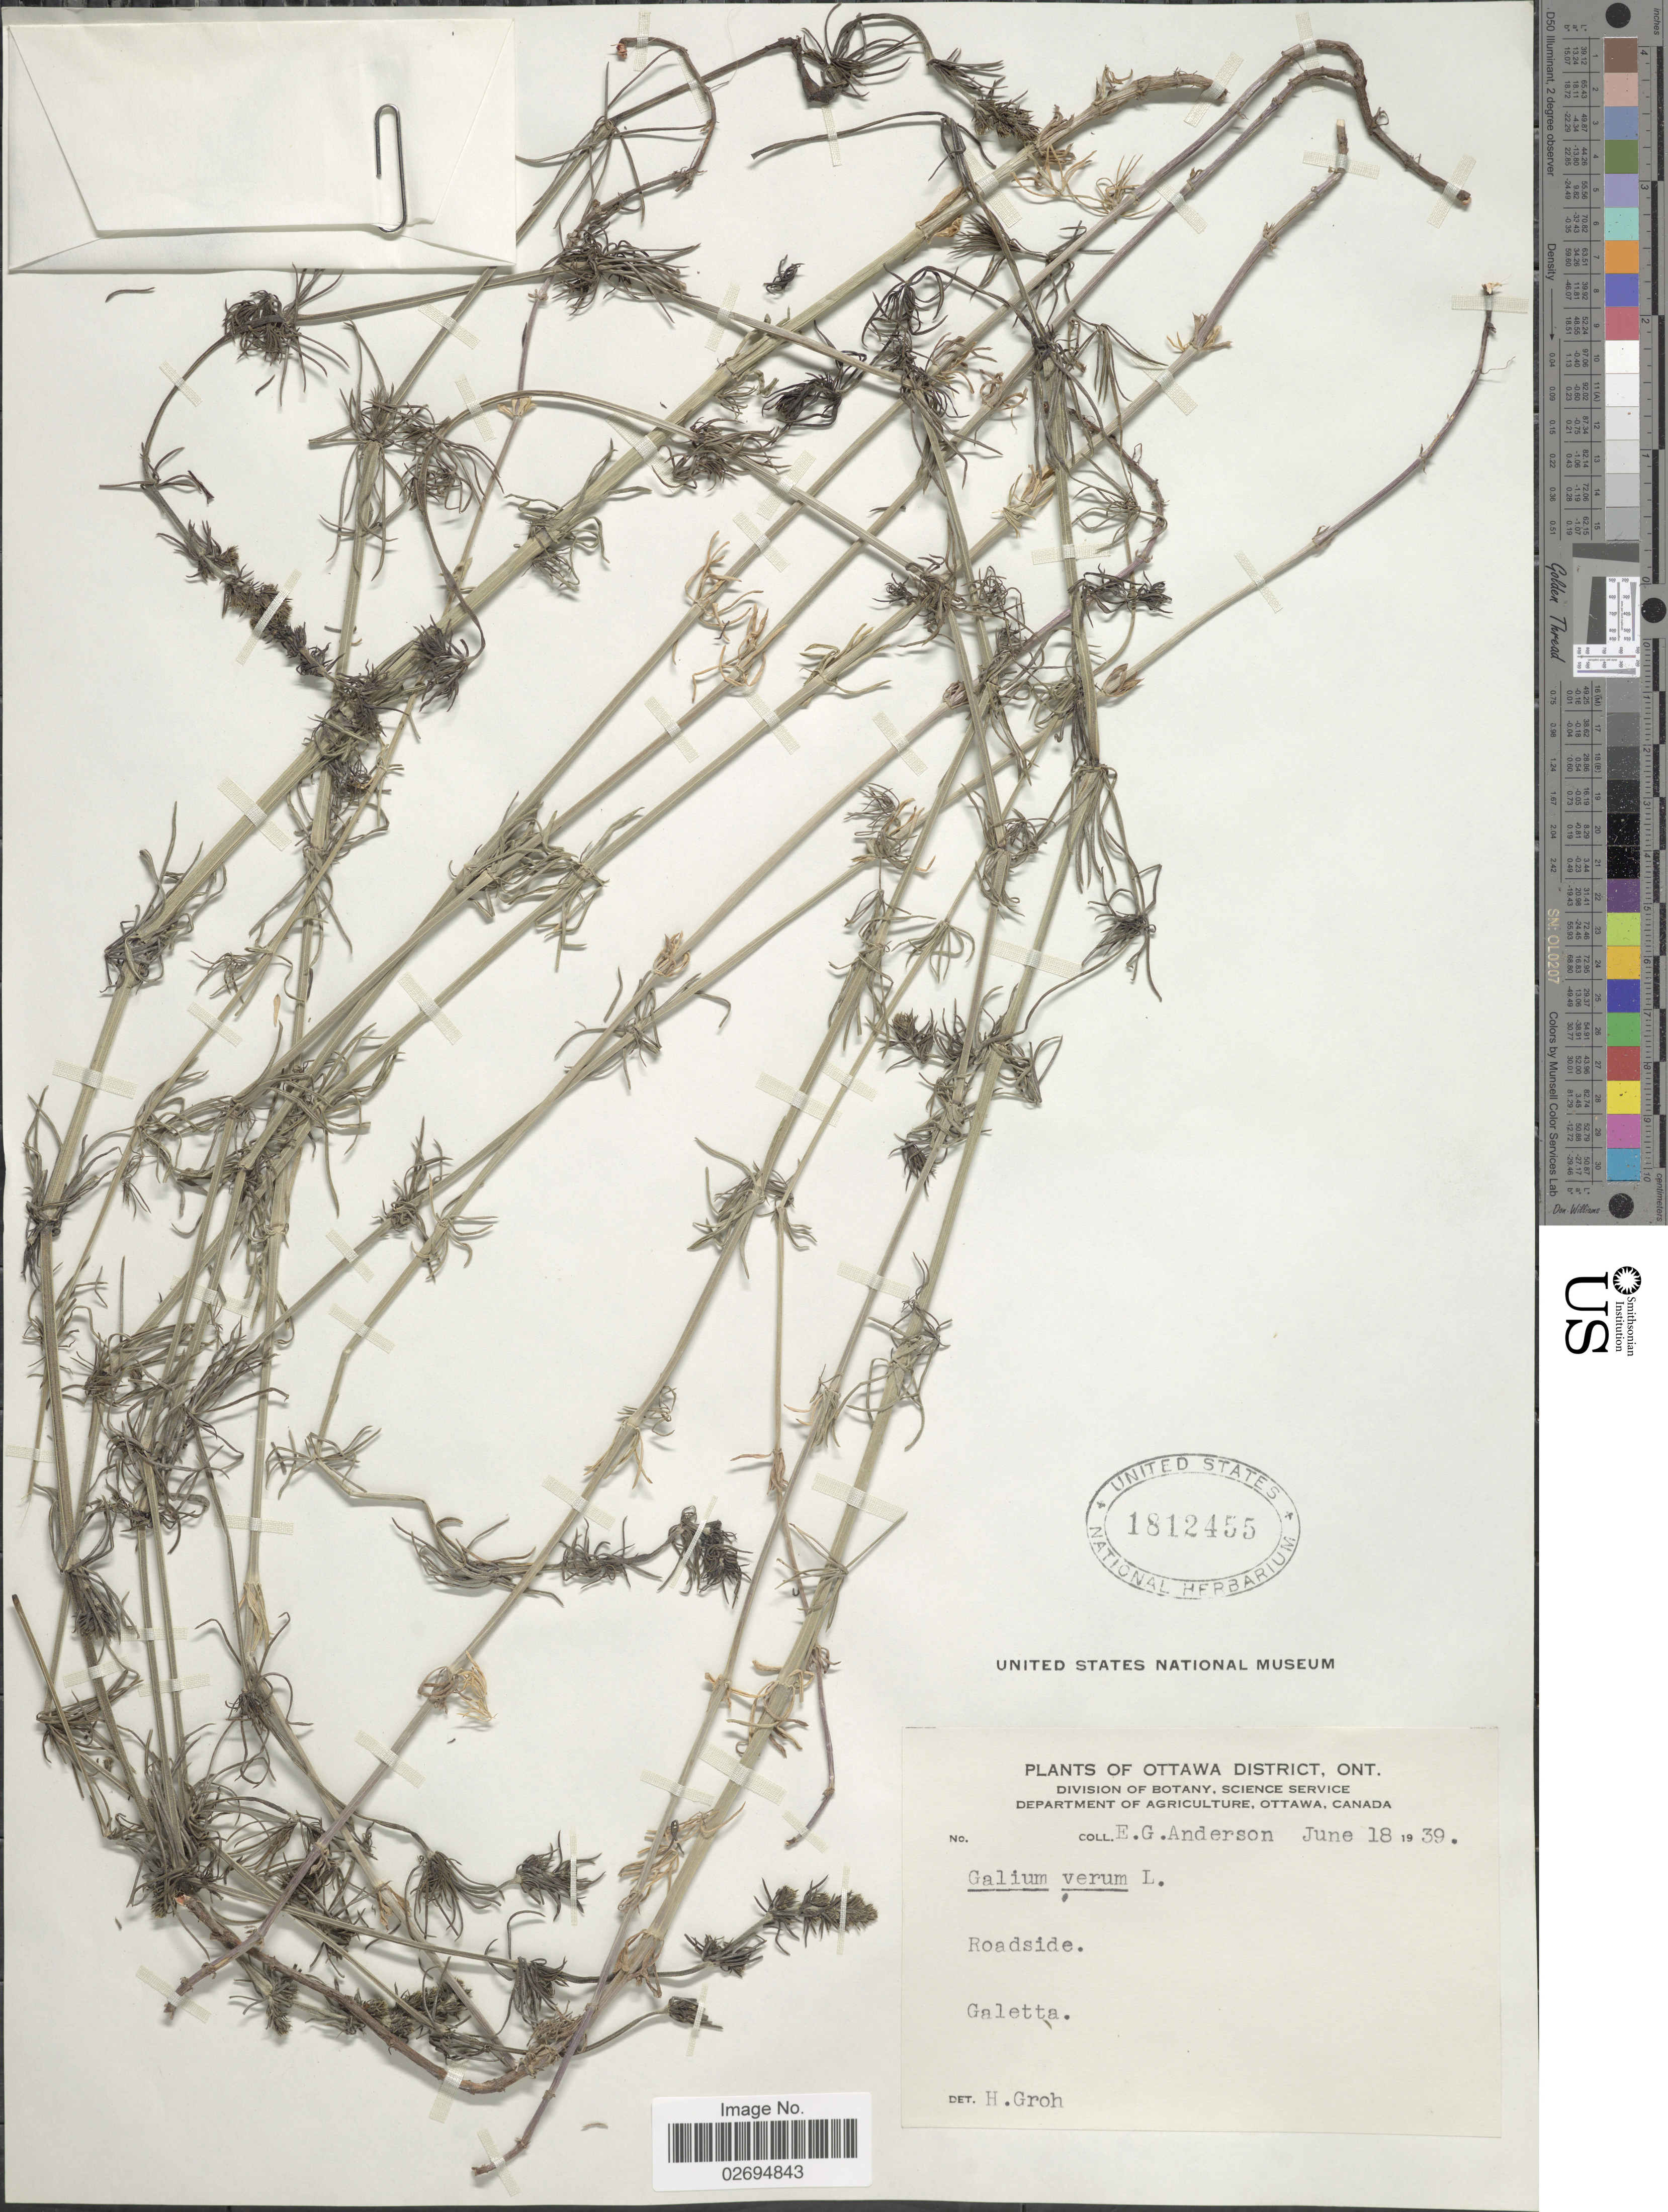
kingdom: Plantae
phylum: Tracheophyta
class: Magnoliopsida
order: Gentianales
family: Rubiaceae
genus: Galium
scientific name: Galium verum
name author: L.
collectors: E. G. Anderson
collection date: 1939-06-18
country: Canada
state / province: Ontario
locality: Ottawa District, Roadside, Galetta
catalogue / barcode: US 1812455